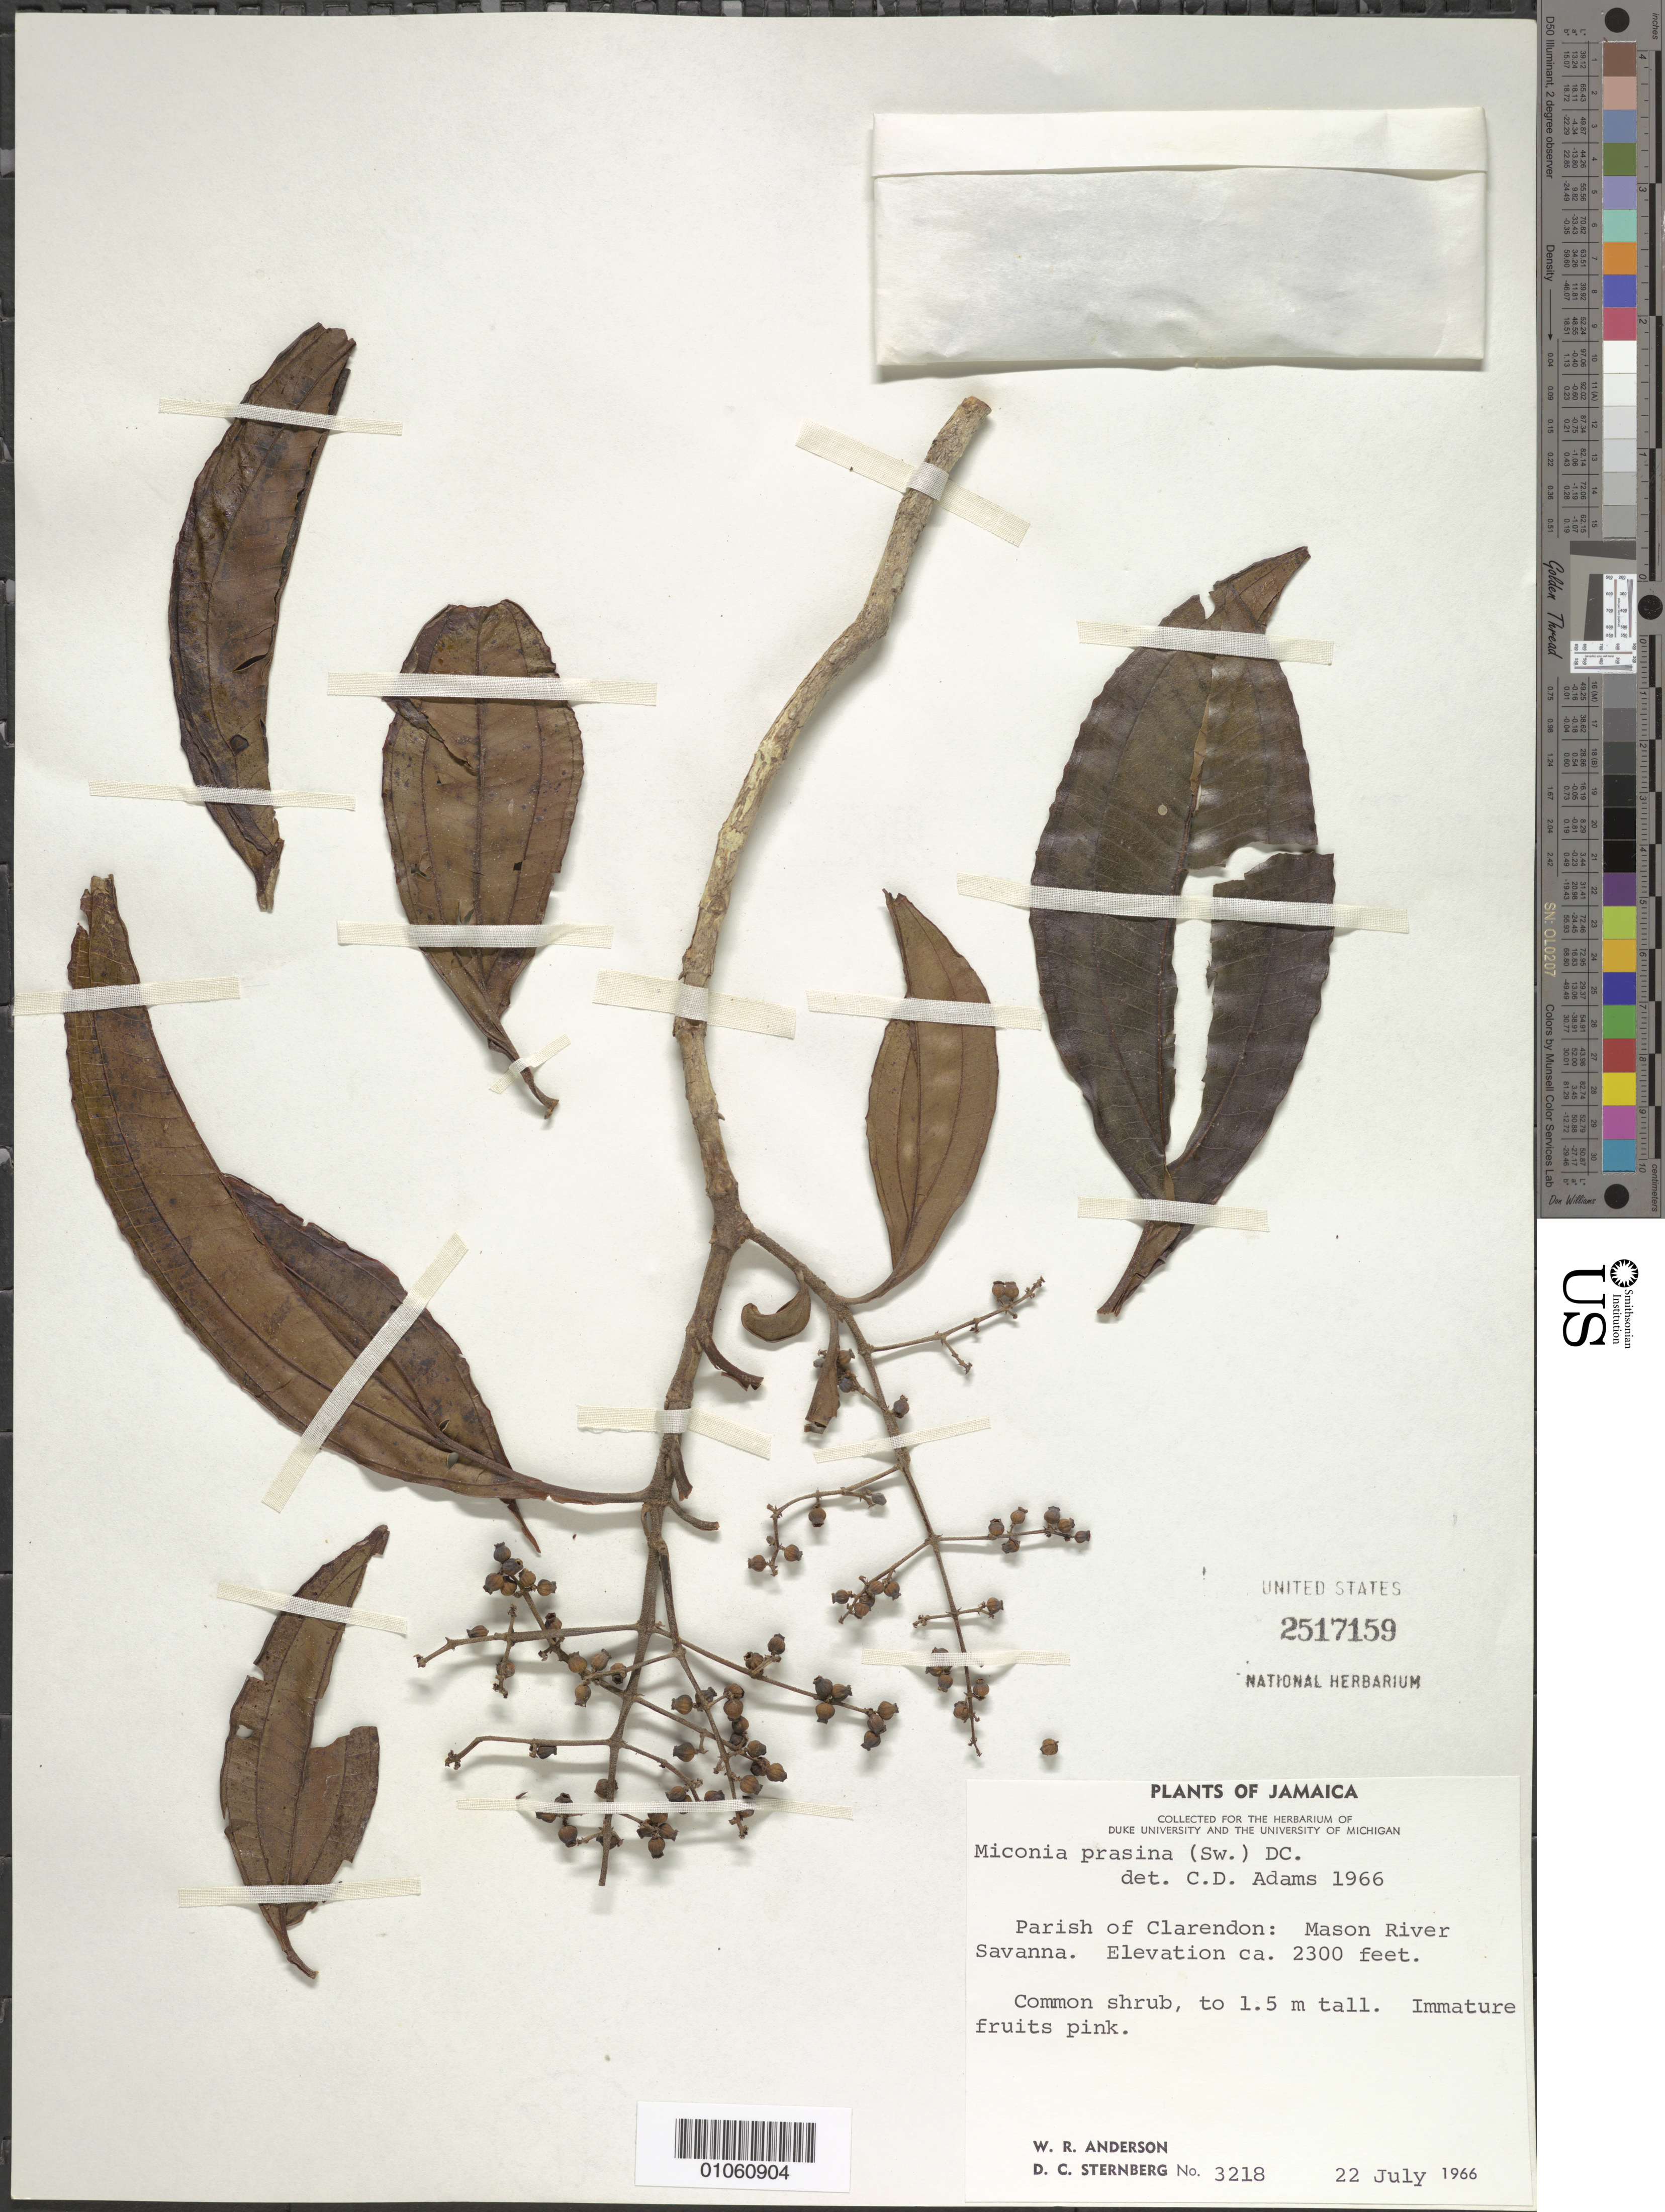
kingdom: Plantae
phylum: Tracheophyta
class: Magnoliopsida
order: Myrtales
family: Melastomataceae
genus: Miconia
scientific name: Miconia prasina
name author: (Sw.) DC.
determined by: Adams, C. D.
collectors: W. R. Anderson & D. Sternberg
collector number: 3218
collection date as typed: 22 Jul 1966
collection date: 1966-07-22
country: Jamaica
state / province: Clarendon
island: Jamaica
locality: Mason River Savanna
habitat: Savanna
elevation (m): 701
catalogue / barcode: US 2517159